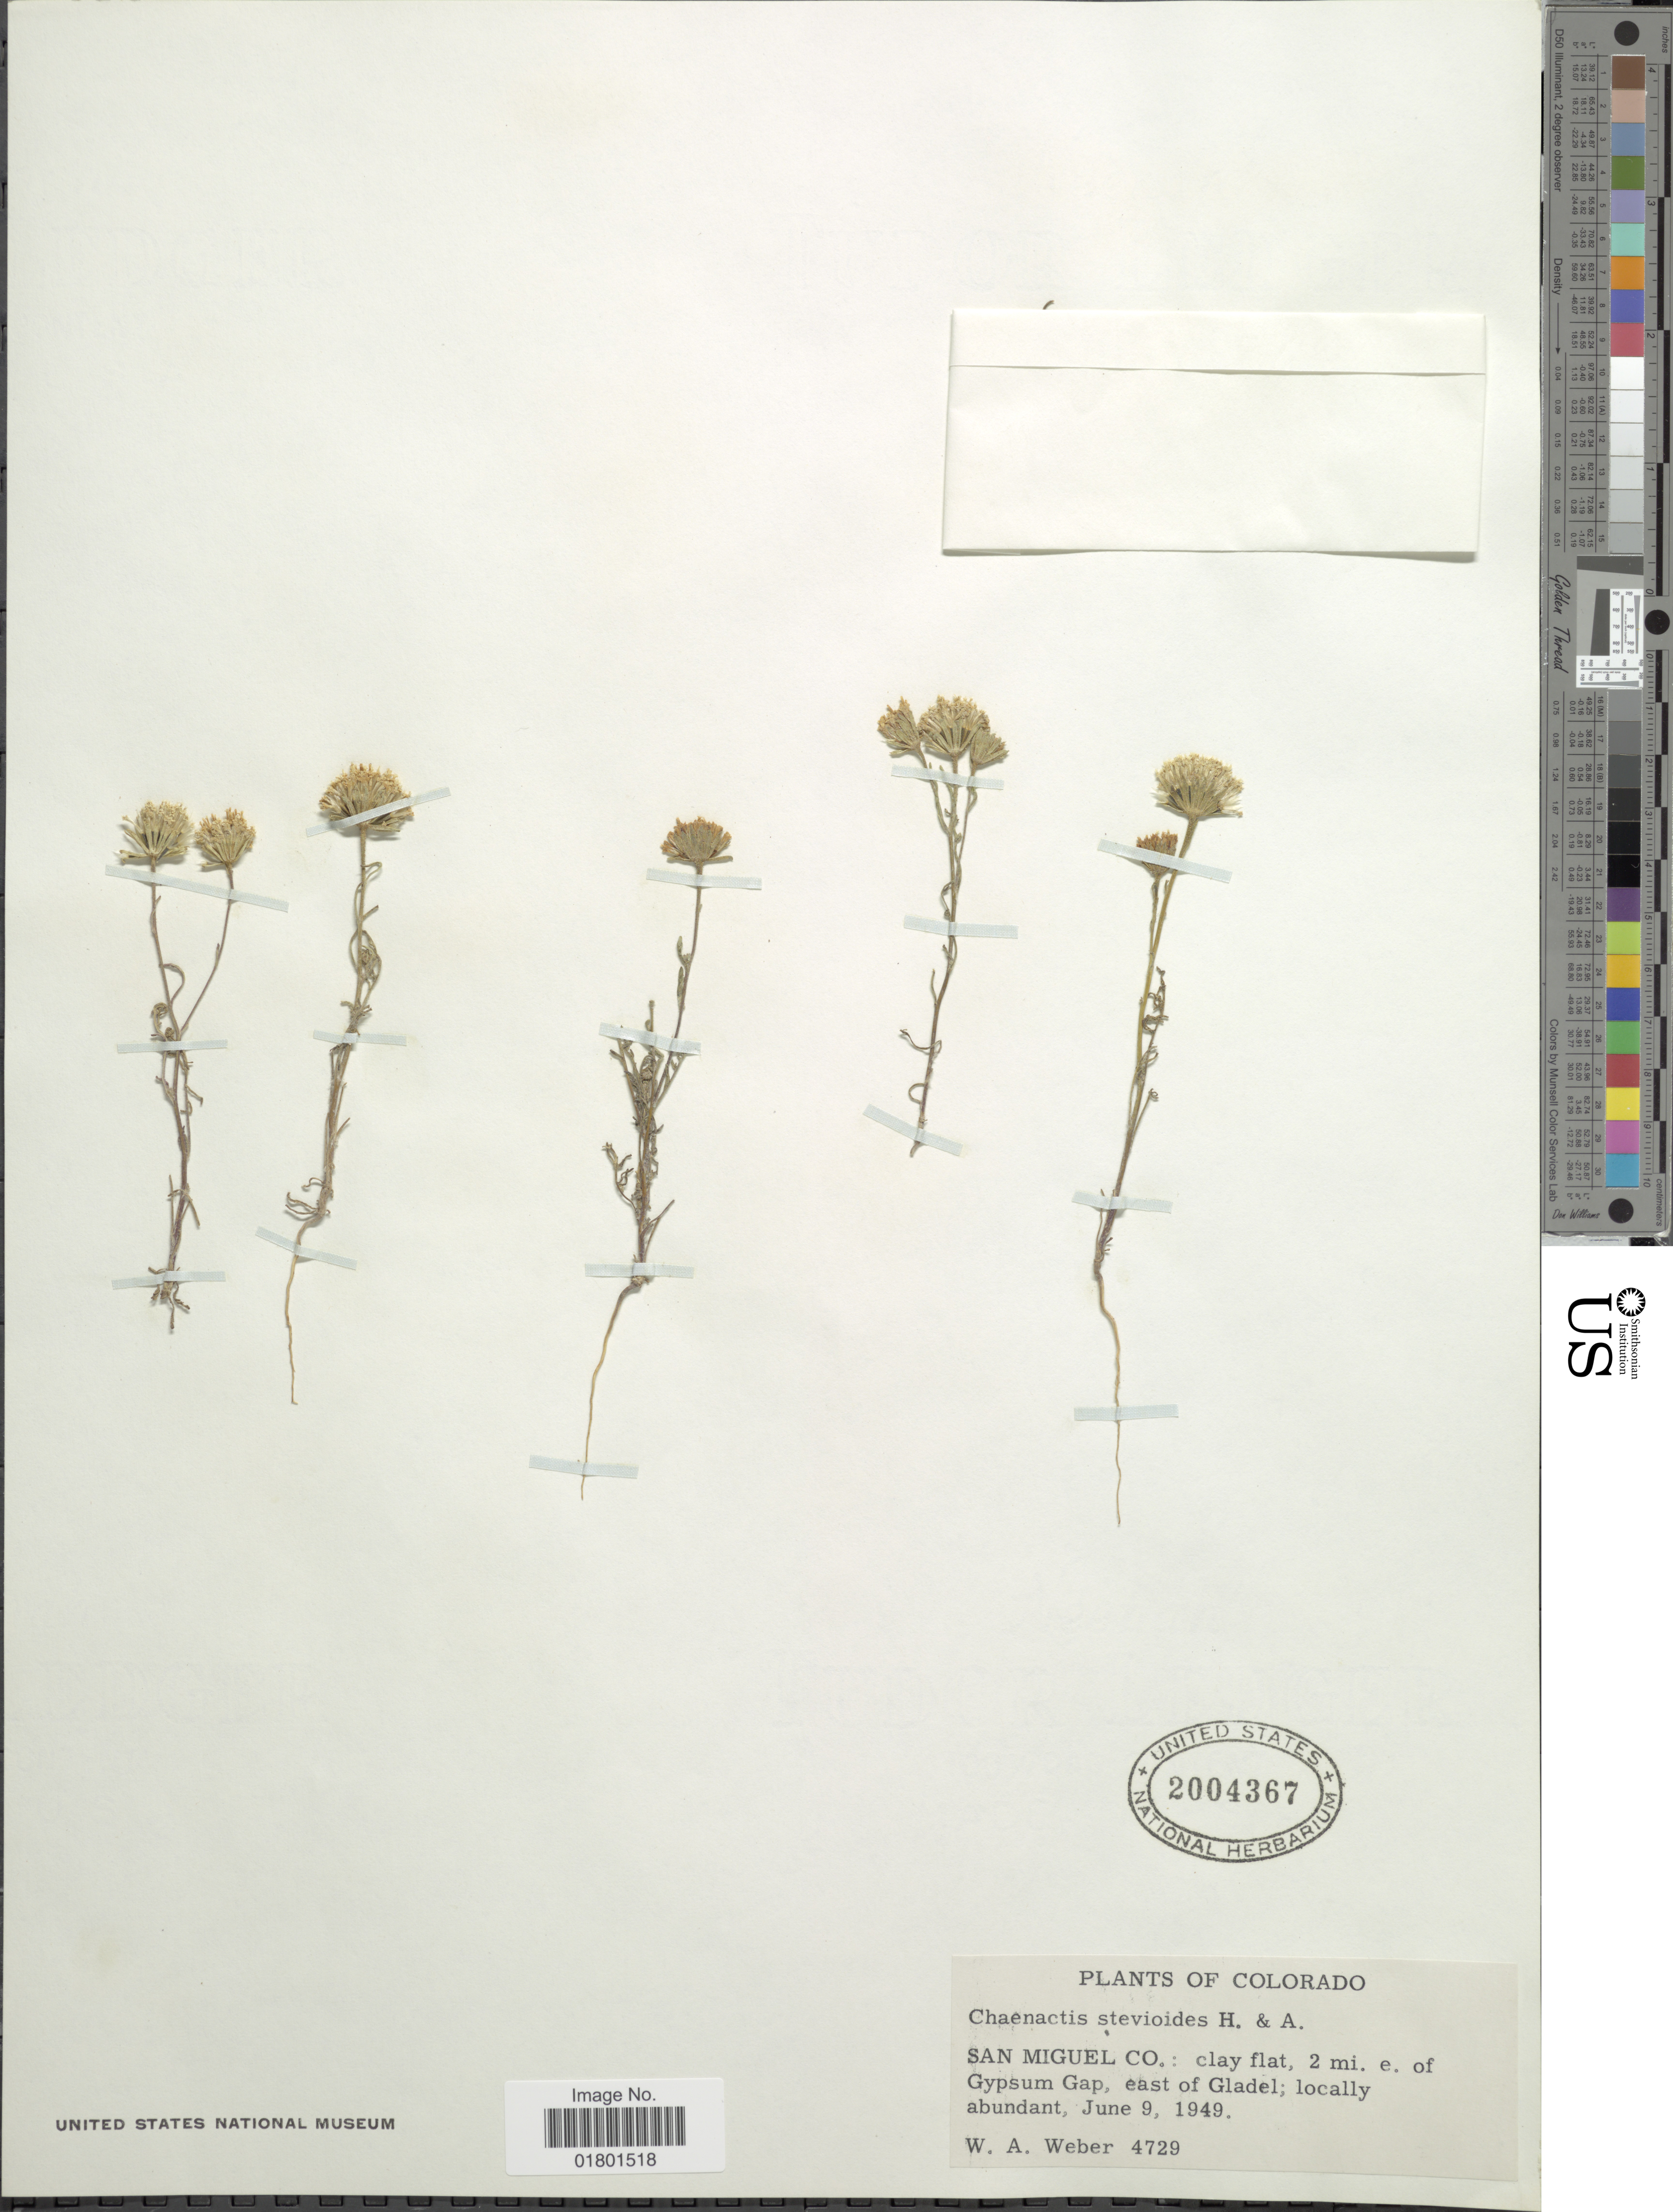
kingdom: Plantae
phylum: Tracheophyta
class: Magnoliopsida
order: Asterales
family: Asteraceae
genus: Chaenactis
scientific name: Chaenactis stevioides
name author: Hook. & Arn.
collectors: W. A. Weber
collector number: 4729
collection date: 1949-06-09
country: United States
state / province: Colorado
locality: San Miguel Co.:, 2 mi. e. of Gypsum Gap, east of Gladel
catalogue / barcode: US 2004367